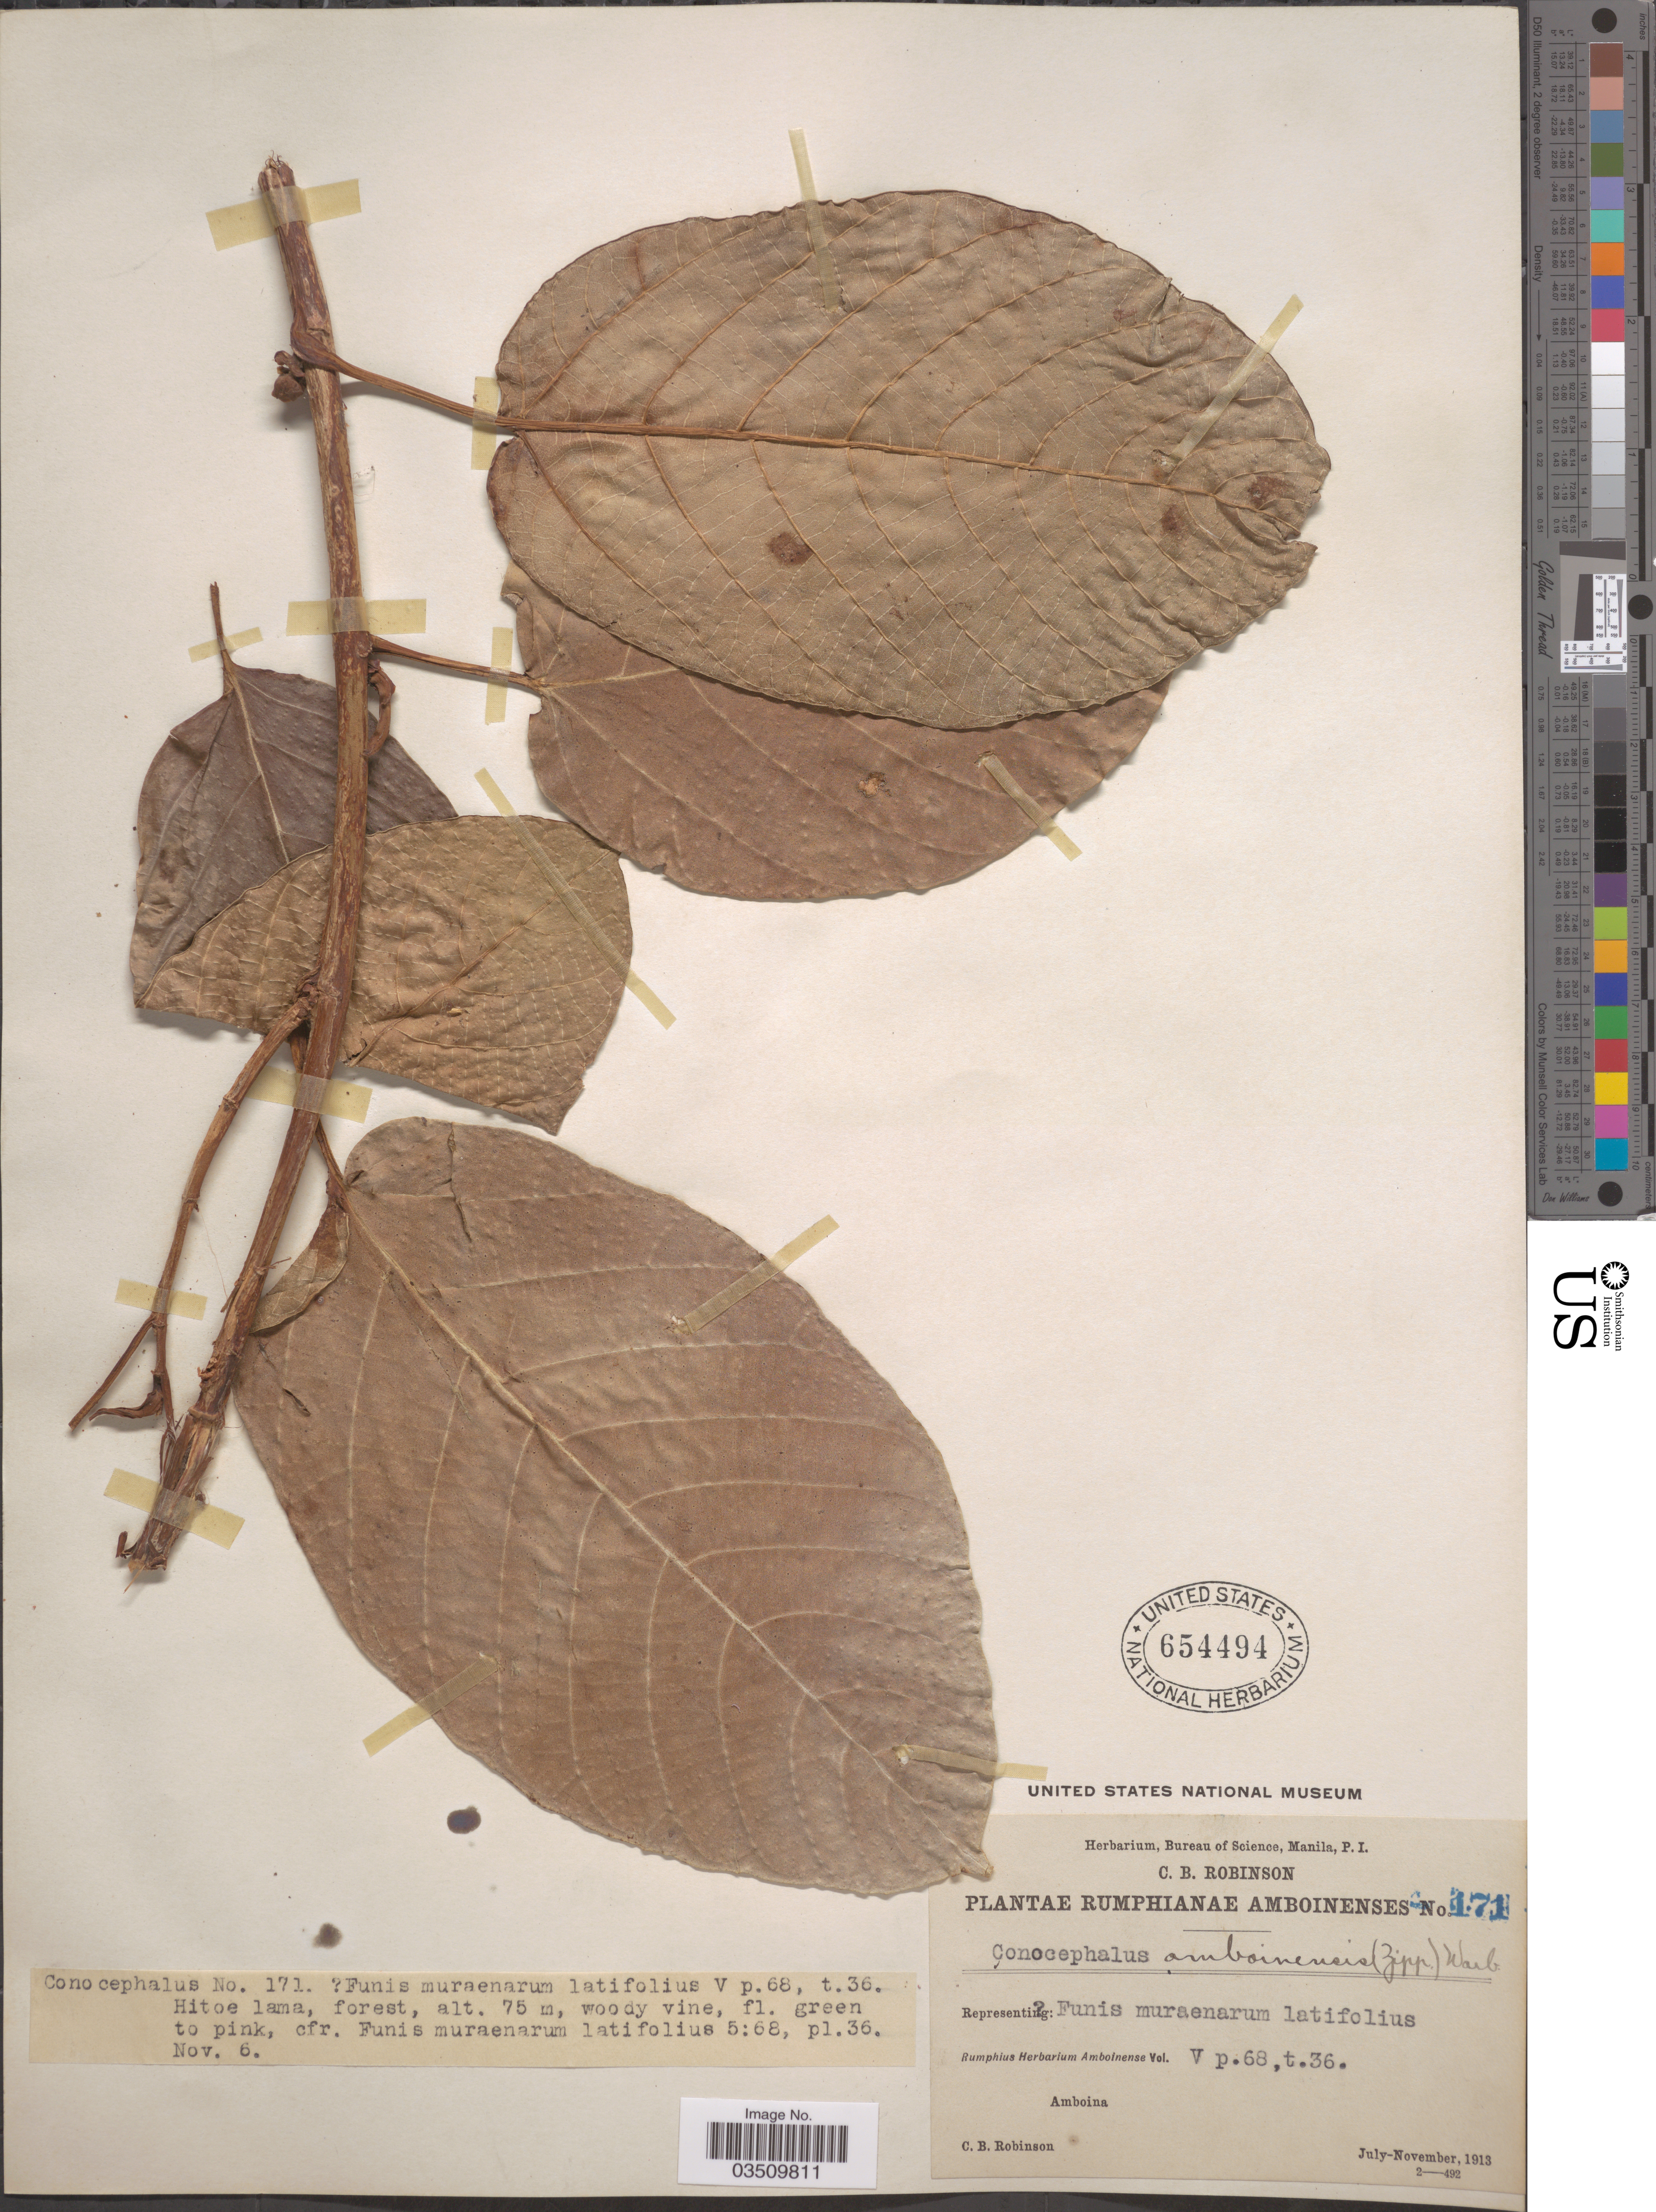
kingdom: Plantae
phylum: Tracheophyta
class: Magnoliopsida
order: Rosales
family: Urticaceae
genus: Poikilospermum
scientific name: Poikilospermum amboinense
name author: Zipp. & Miq.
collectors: C. Robinson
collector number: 171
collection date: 1913-11-06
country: Indonesia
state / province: Maluku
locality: Amboina. Hitoe lama [unsure placement]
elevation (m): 75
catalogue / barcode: US 654494